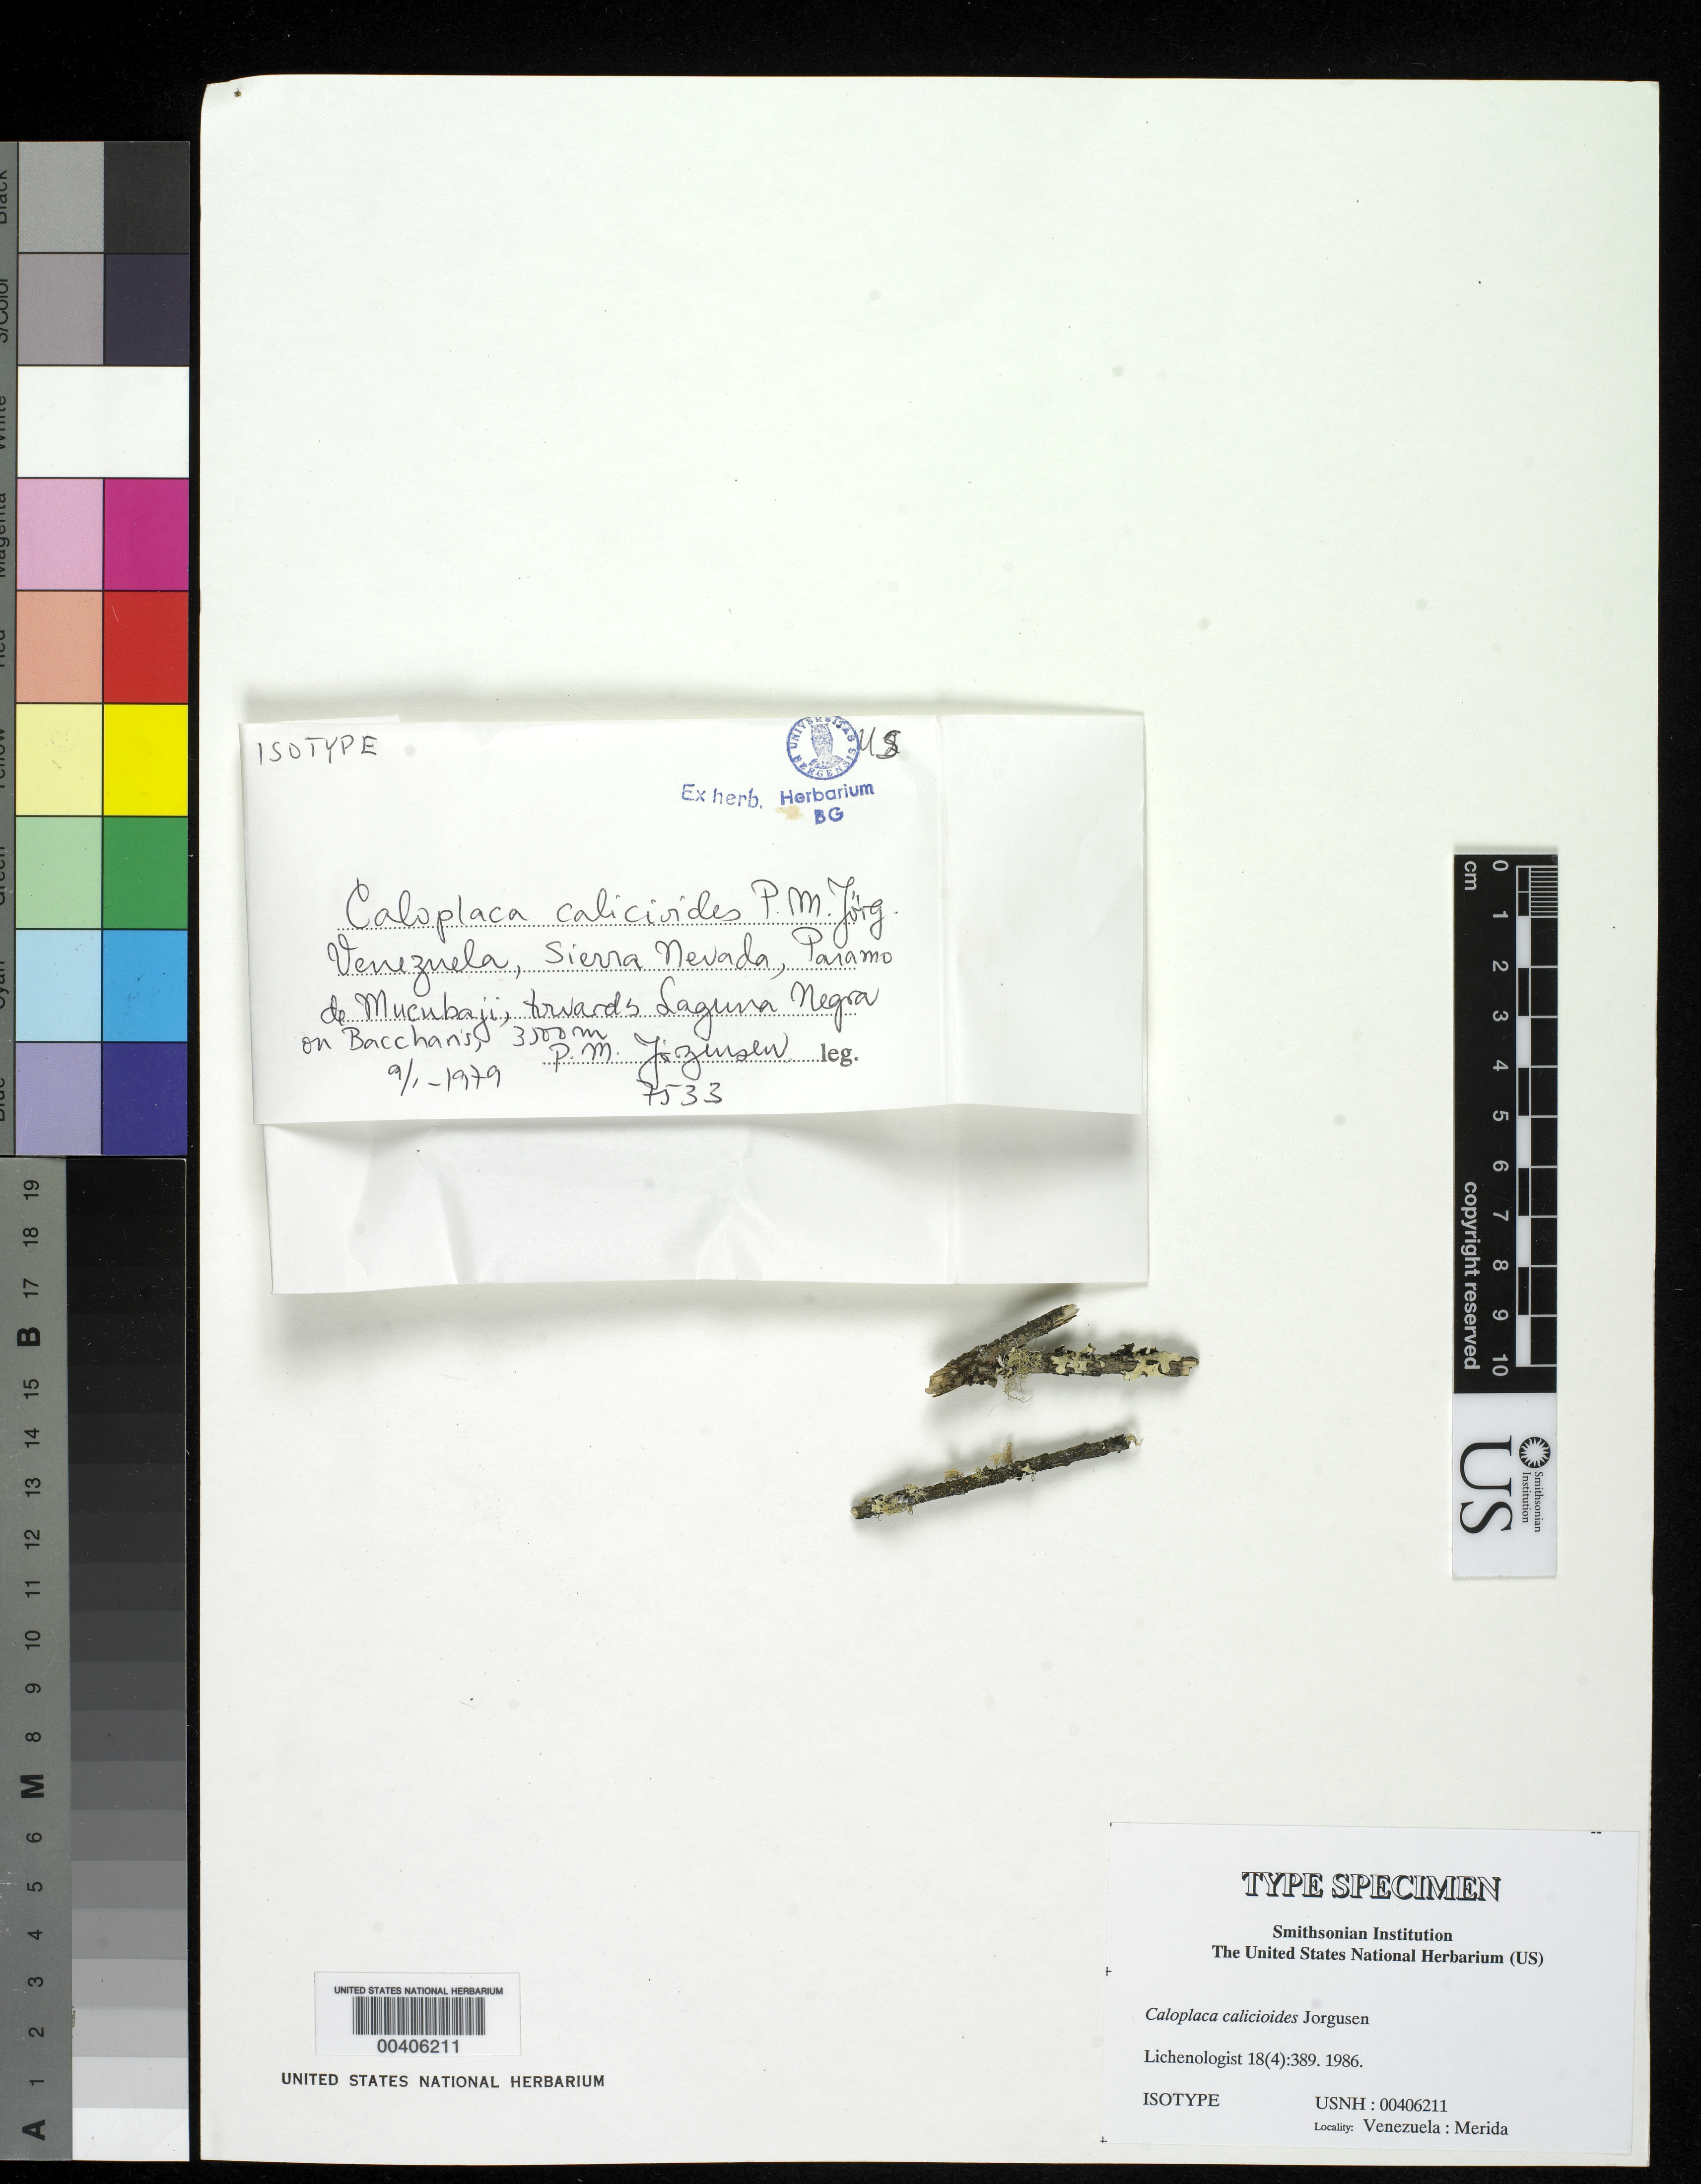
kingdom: Fungi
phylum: Ascomycota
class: Lecanoromycetes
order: Teloschistales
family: Teloschistaceae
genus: Caloplaca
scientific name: Caloplaca calicioides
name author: P.M. Jørg.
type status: Isotype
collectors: P. Jorgusen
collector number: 7533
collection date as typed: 09 Jan 1979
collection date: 1979-01-09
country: Venezuela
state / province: Mérida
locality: Sierra Nevada, Paramo de Mucabaji, towards Laguna Negra on Baccharis.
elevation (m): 3500